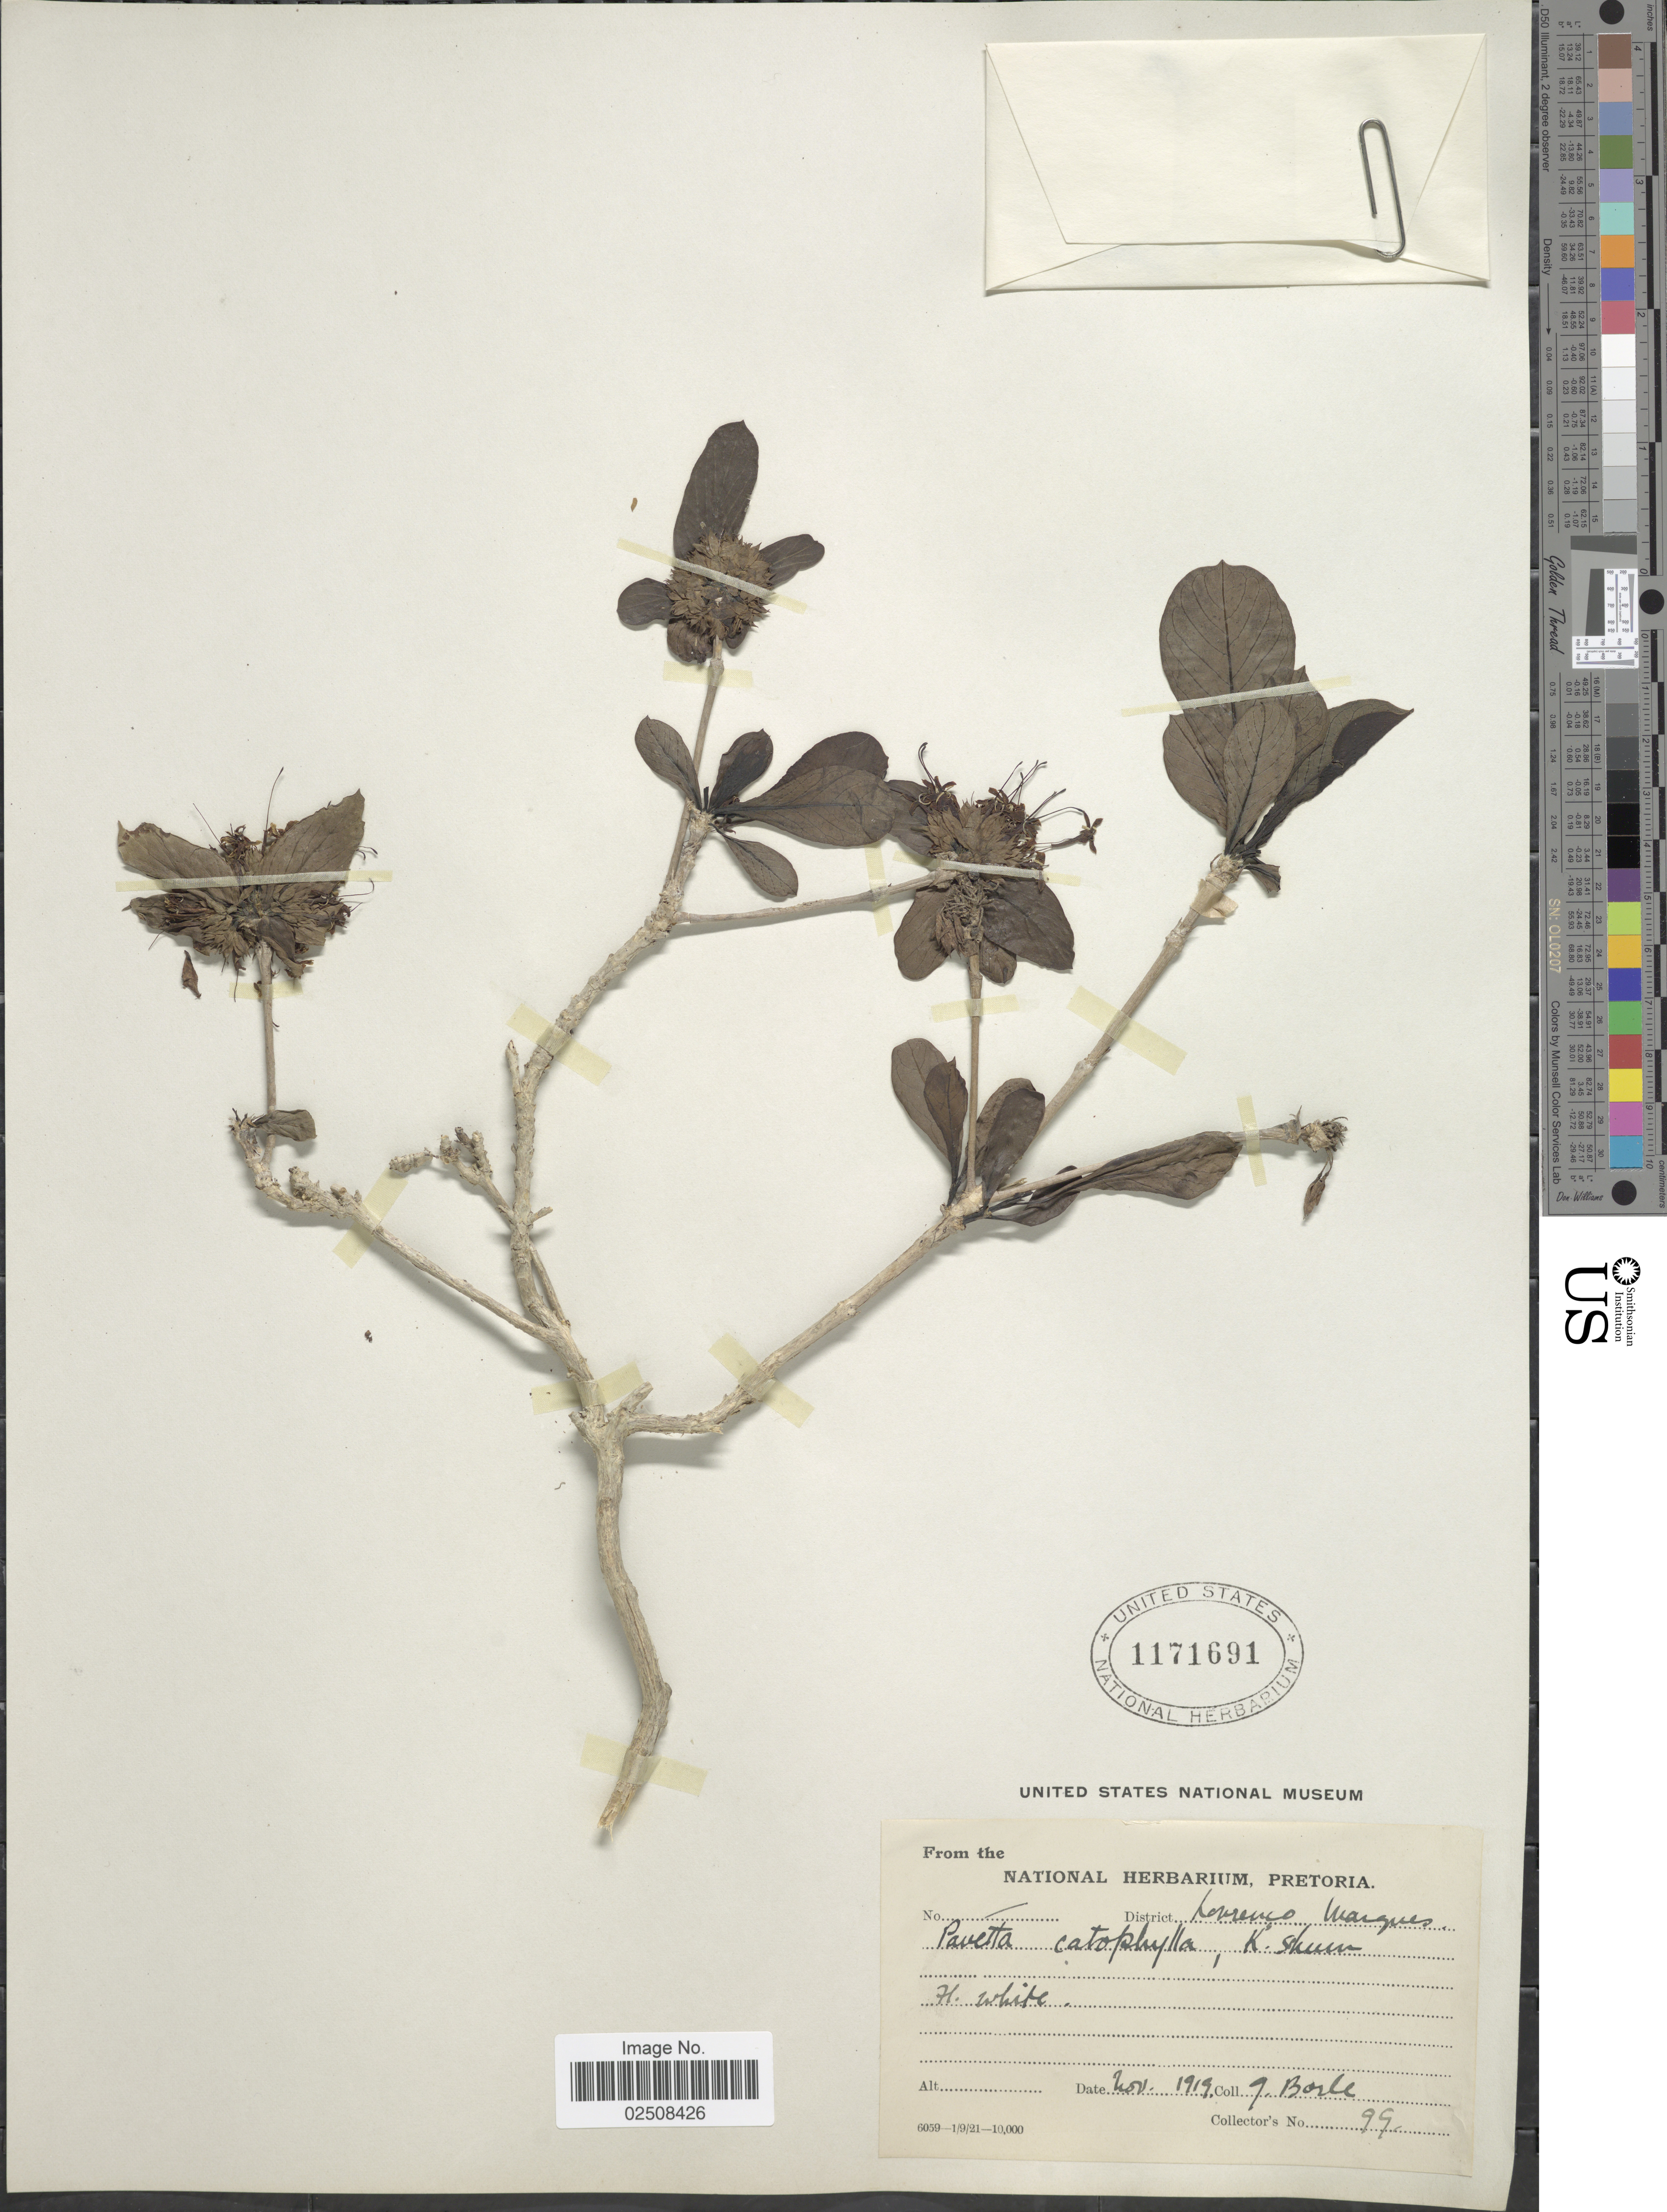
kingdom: Plantae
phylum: Tracheophyta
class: Magnoliopsida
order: Gentianales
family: Rubiaceae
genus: Pavetta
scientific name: Pavetta catophylla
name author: K. Schum.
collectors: G. Borle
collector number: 99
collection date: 1919-11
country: Mozambique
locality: Lourenço Marques.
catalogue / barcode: US 1171691